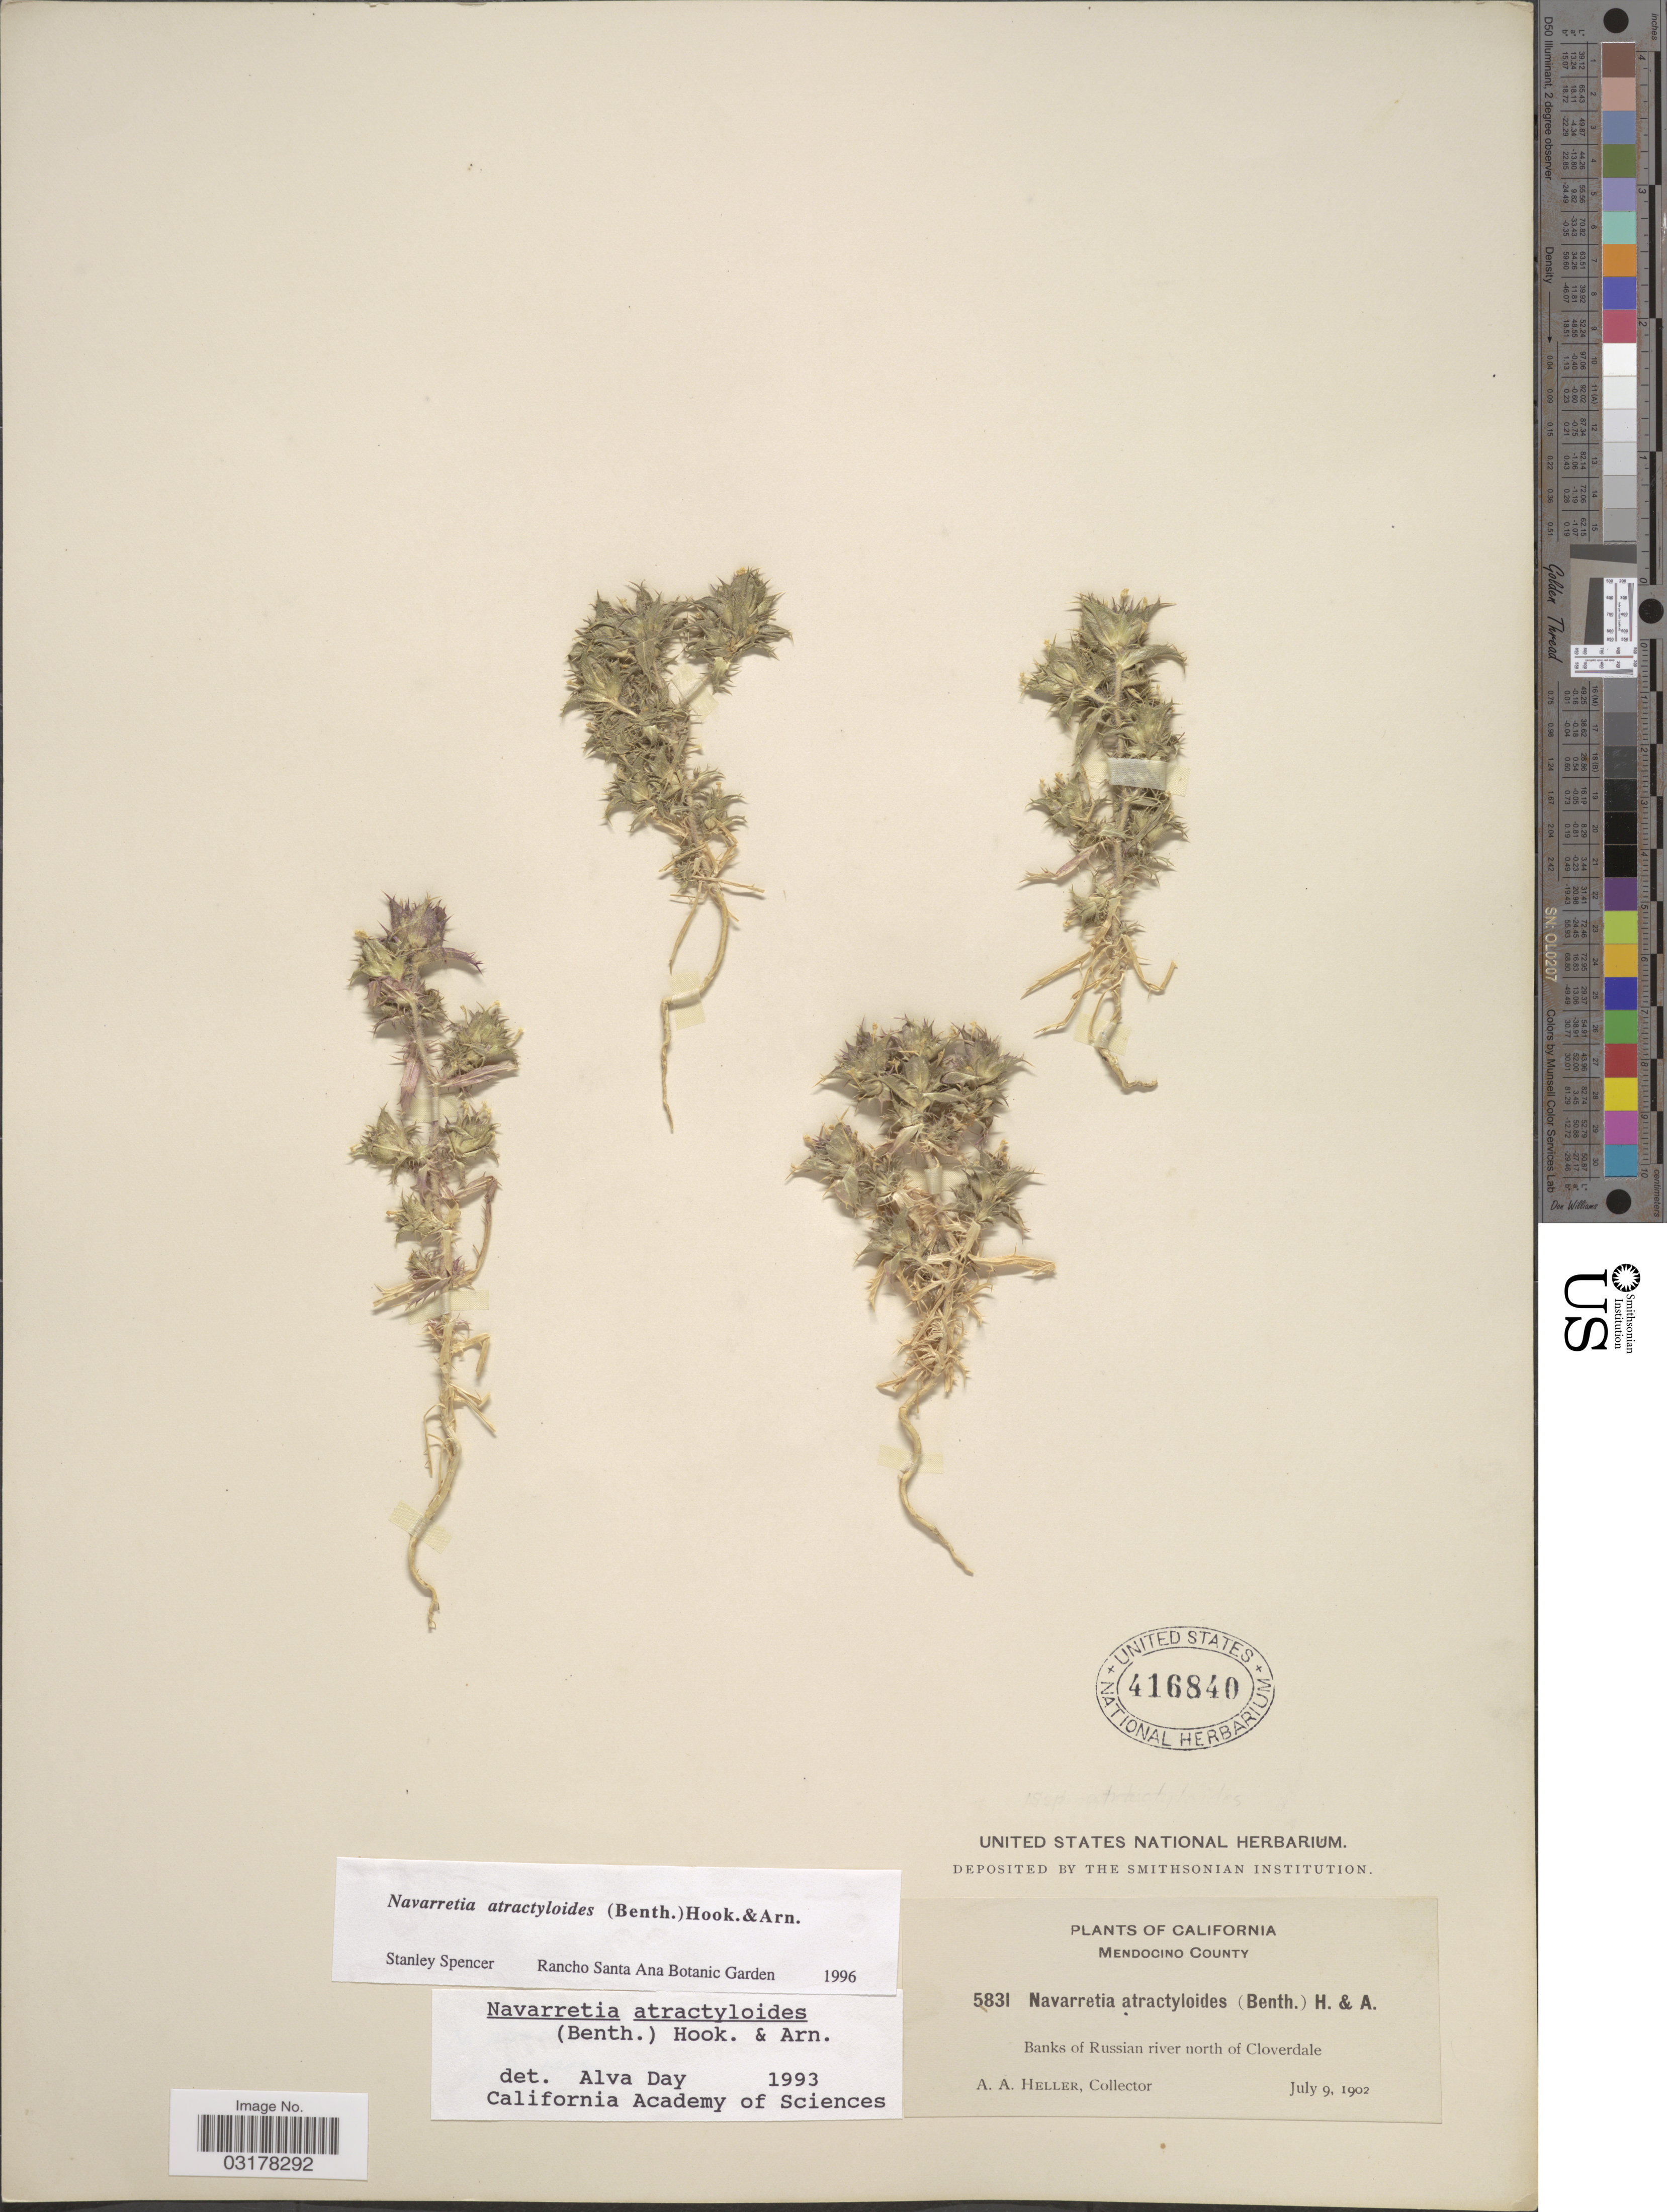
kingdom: Plantae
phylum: Tracheophyta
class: Magnoliopsida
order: Ericales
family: Polemoniaceae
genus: Navarretia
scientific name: Navarretia atractyloides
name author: (Benth.) Hook. & Arn.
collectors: A. A. Heller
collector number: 5831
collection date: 1902-07-09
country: United States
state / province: California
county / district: Mendocino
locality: Mendocino County. Banks of Russian river north of Cloverdale.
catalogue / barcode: US 416840